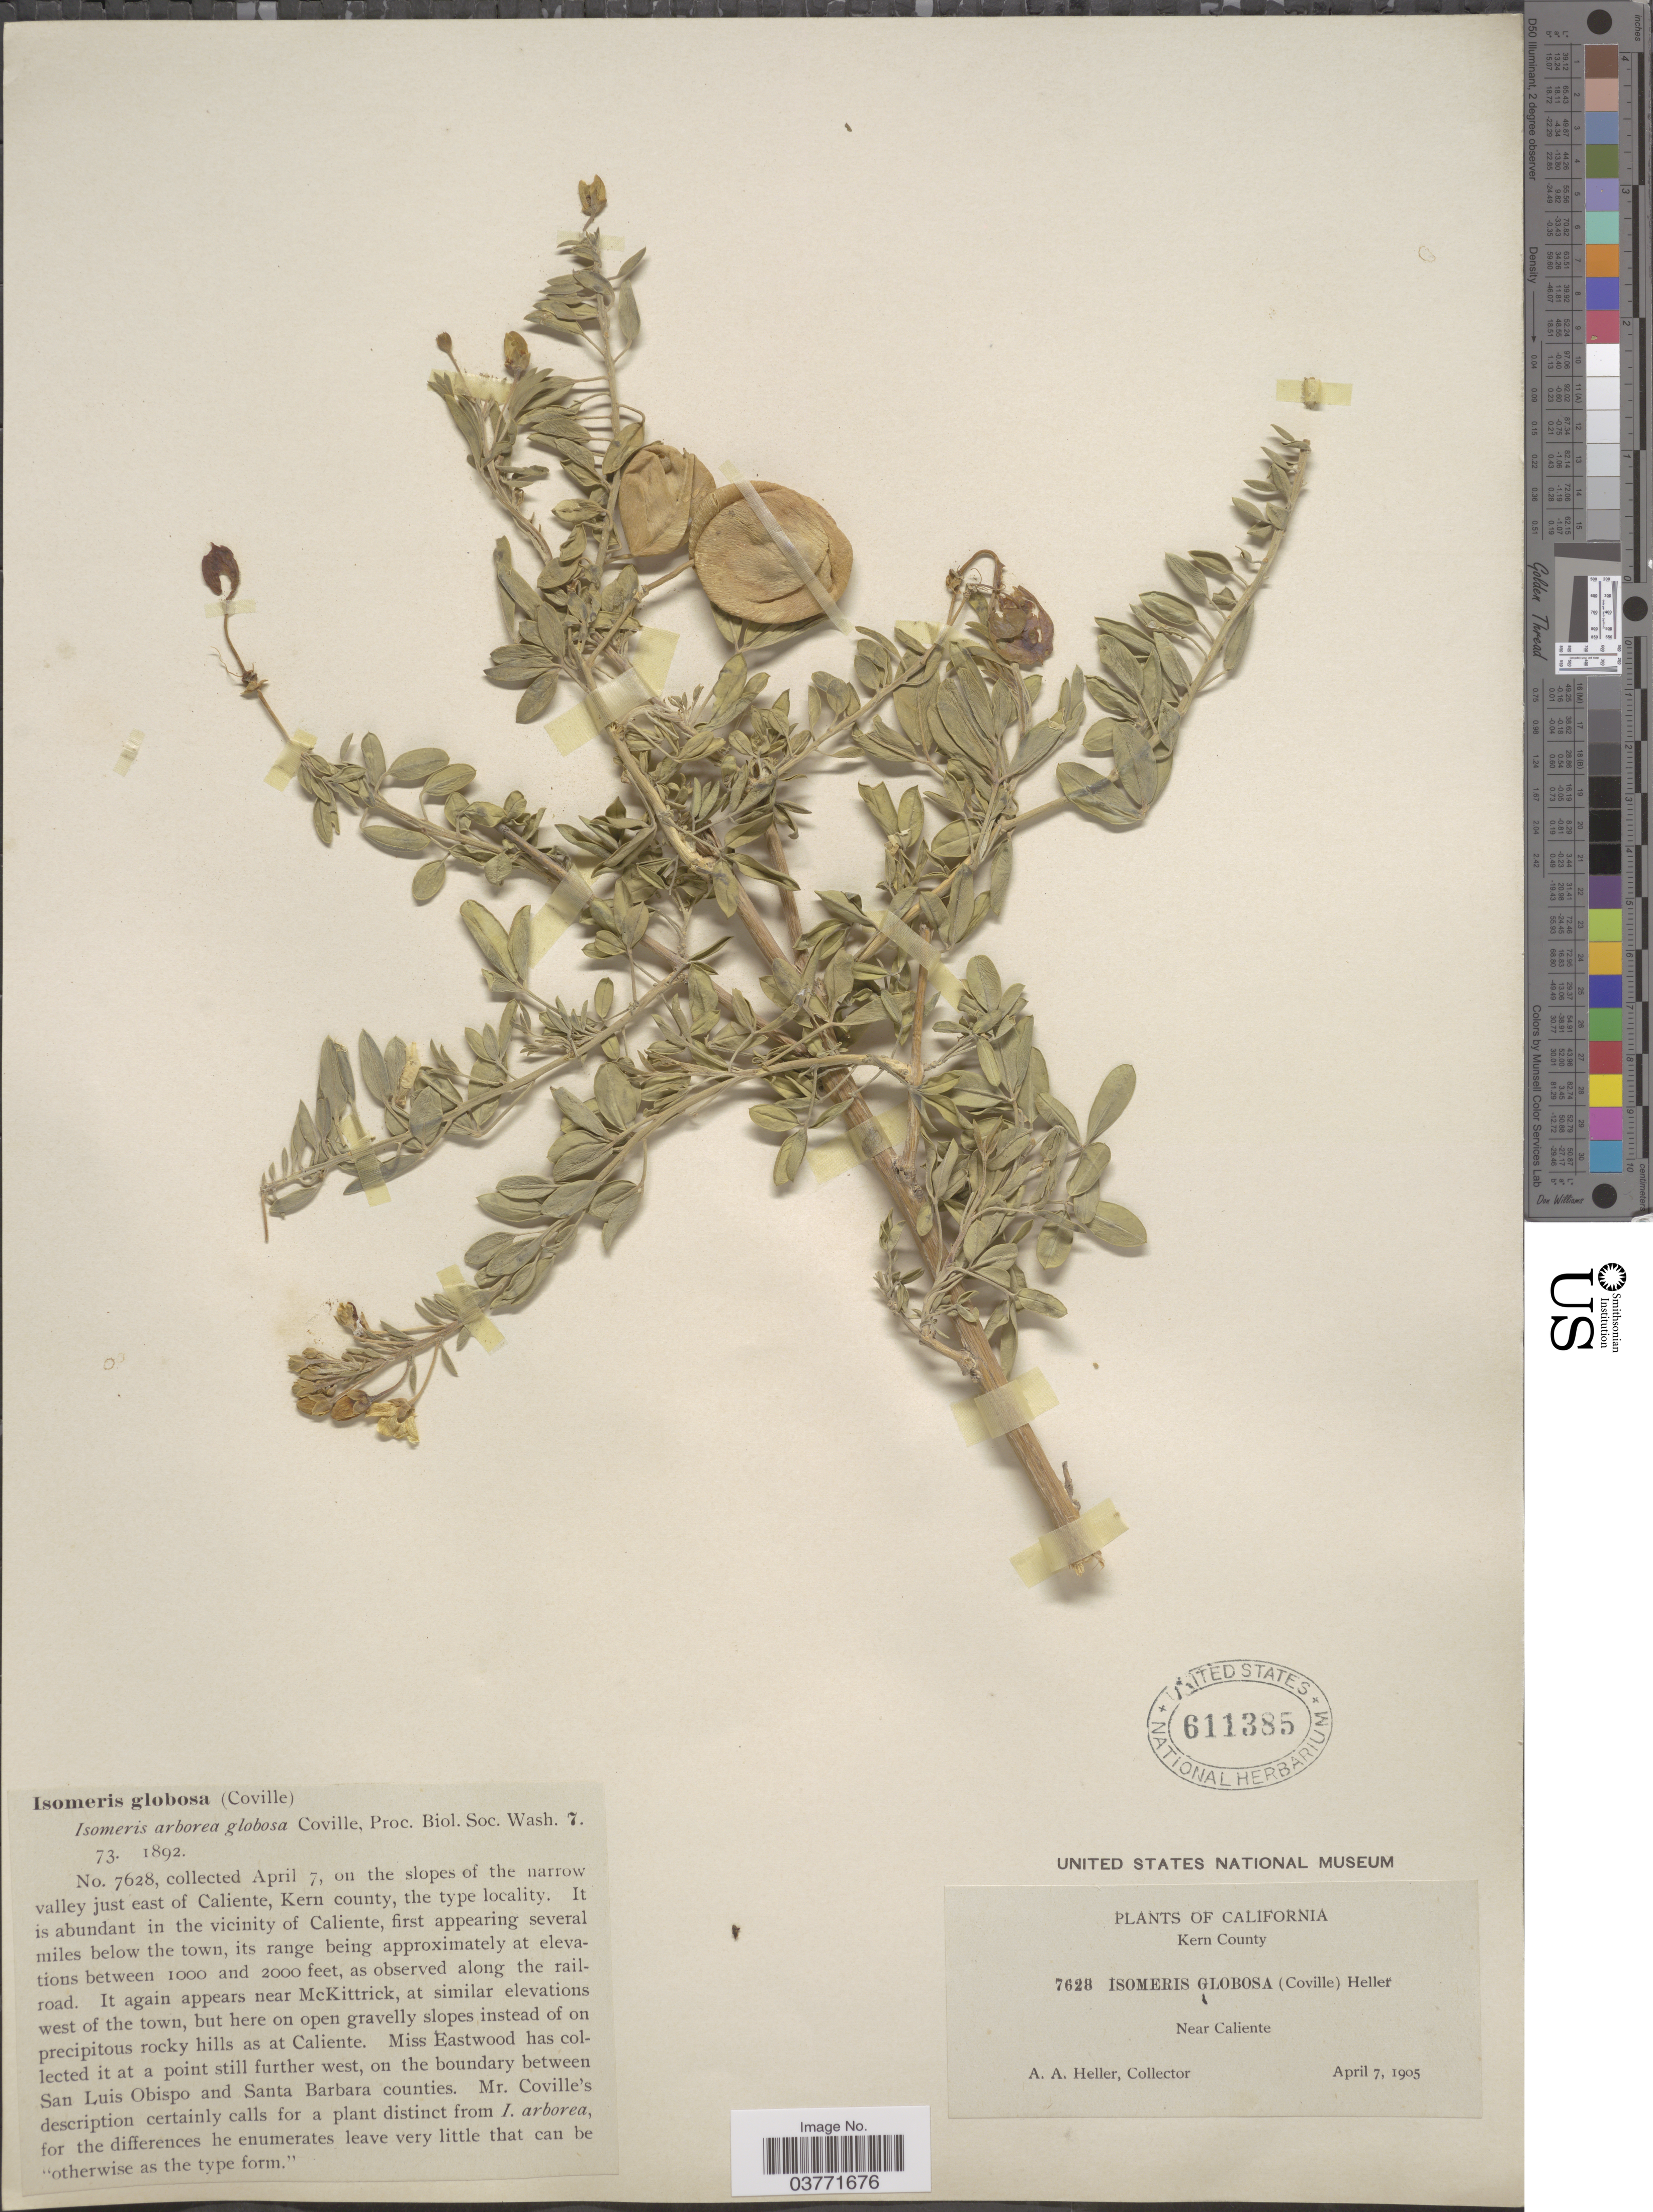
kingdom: Plantae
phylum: Tracheophyta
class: Magnoliopsida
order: Brassicales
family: Cleomaceae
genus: Cleomella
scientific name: Cleomella arborea var. globosa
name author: (Coville) Roalson & J.C. Hall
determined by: Strong, Mark T., (BOT), Smithsonian Institution - National Museum of Natural History (UNITED STATES)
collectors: A. A. Heller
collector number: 7628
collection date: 1905-04-07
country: United States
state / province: California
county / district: Kern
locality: On the slope of the narrow valley just east of Caliente, Kern county. In the vicinity of Caliente. Near McKittrick.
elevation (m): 305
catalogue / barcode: US 611385